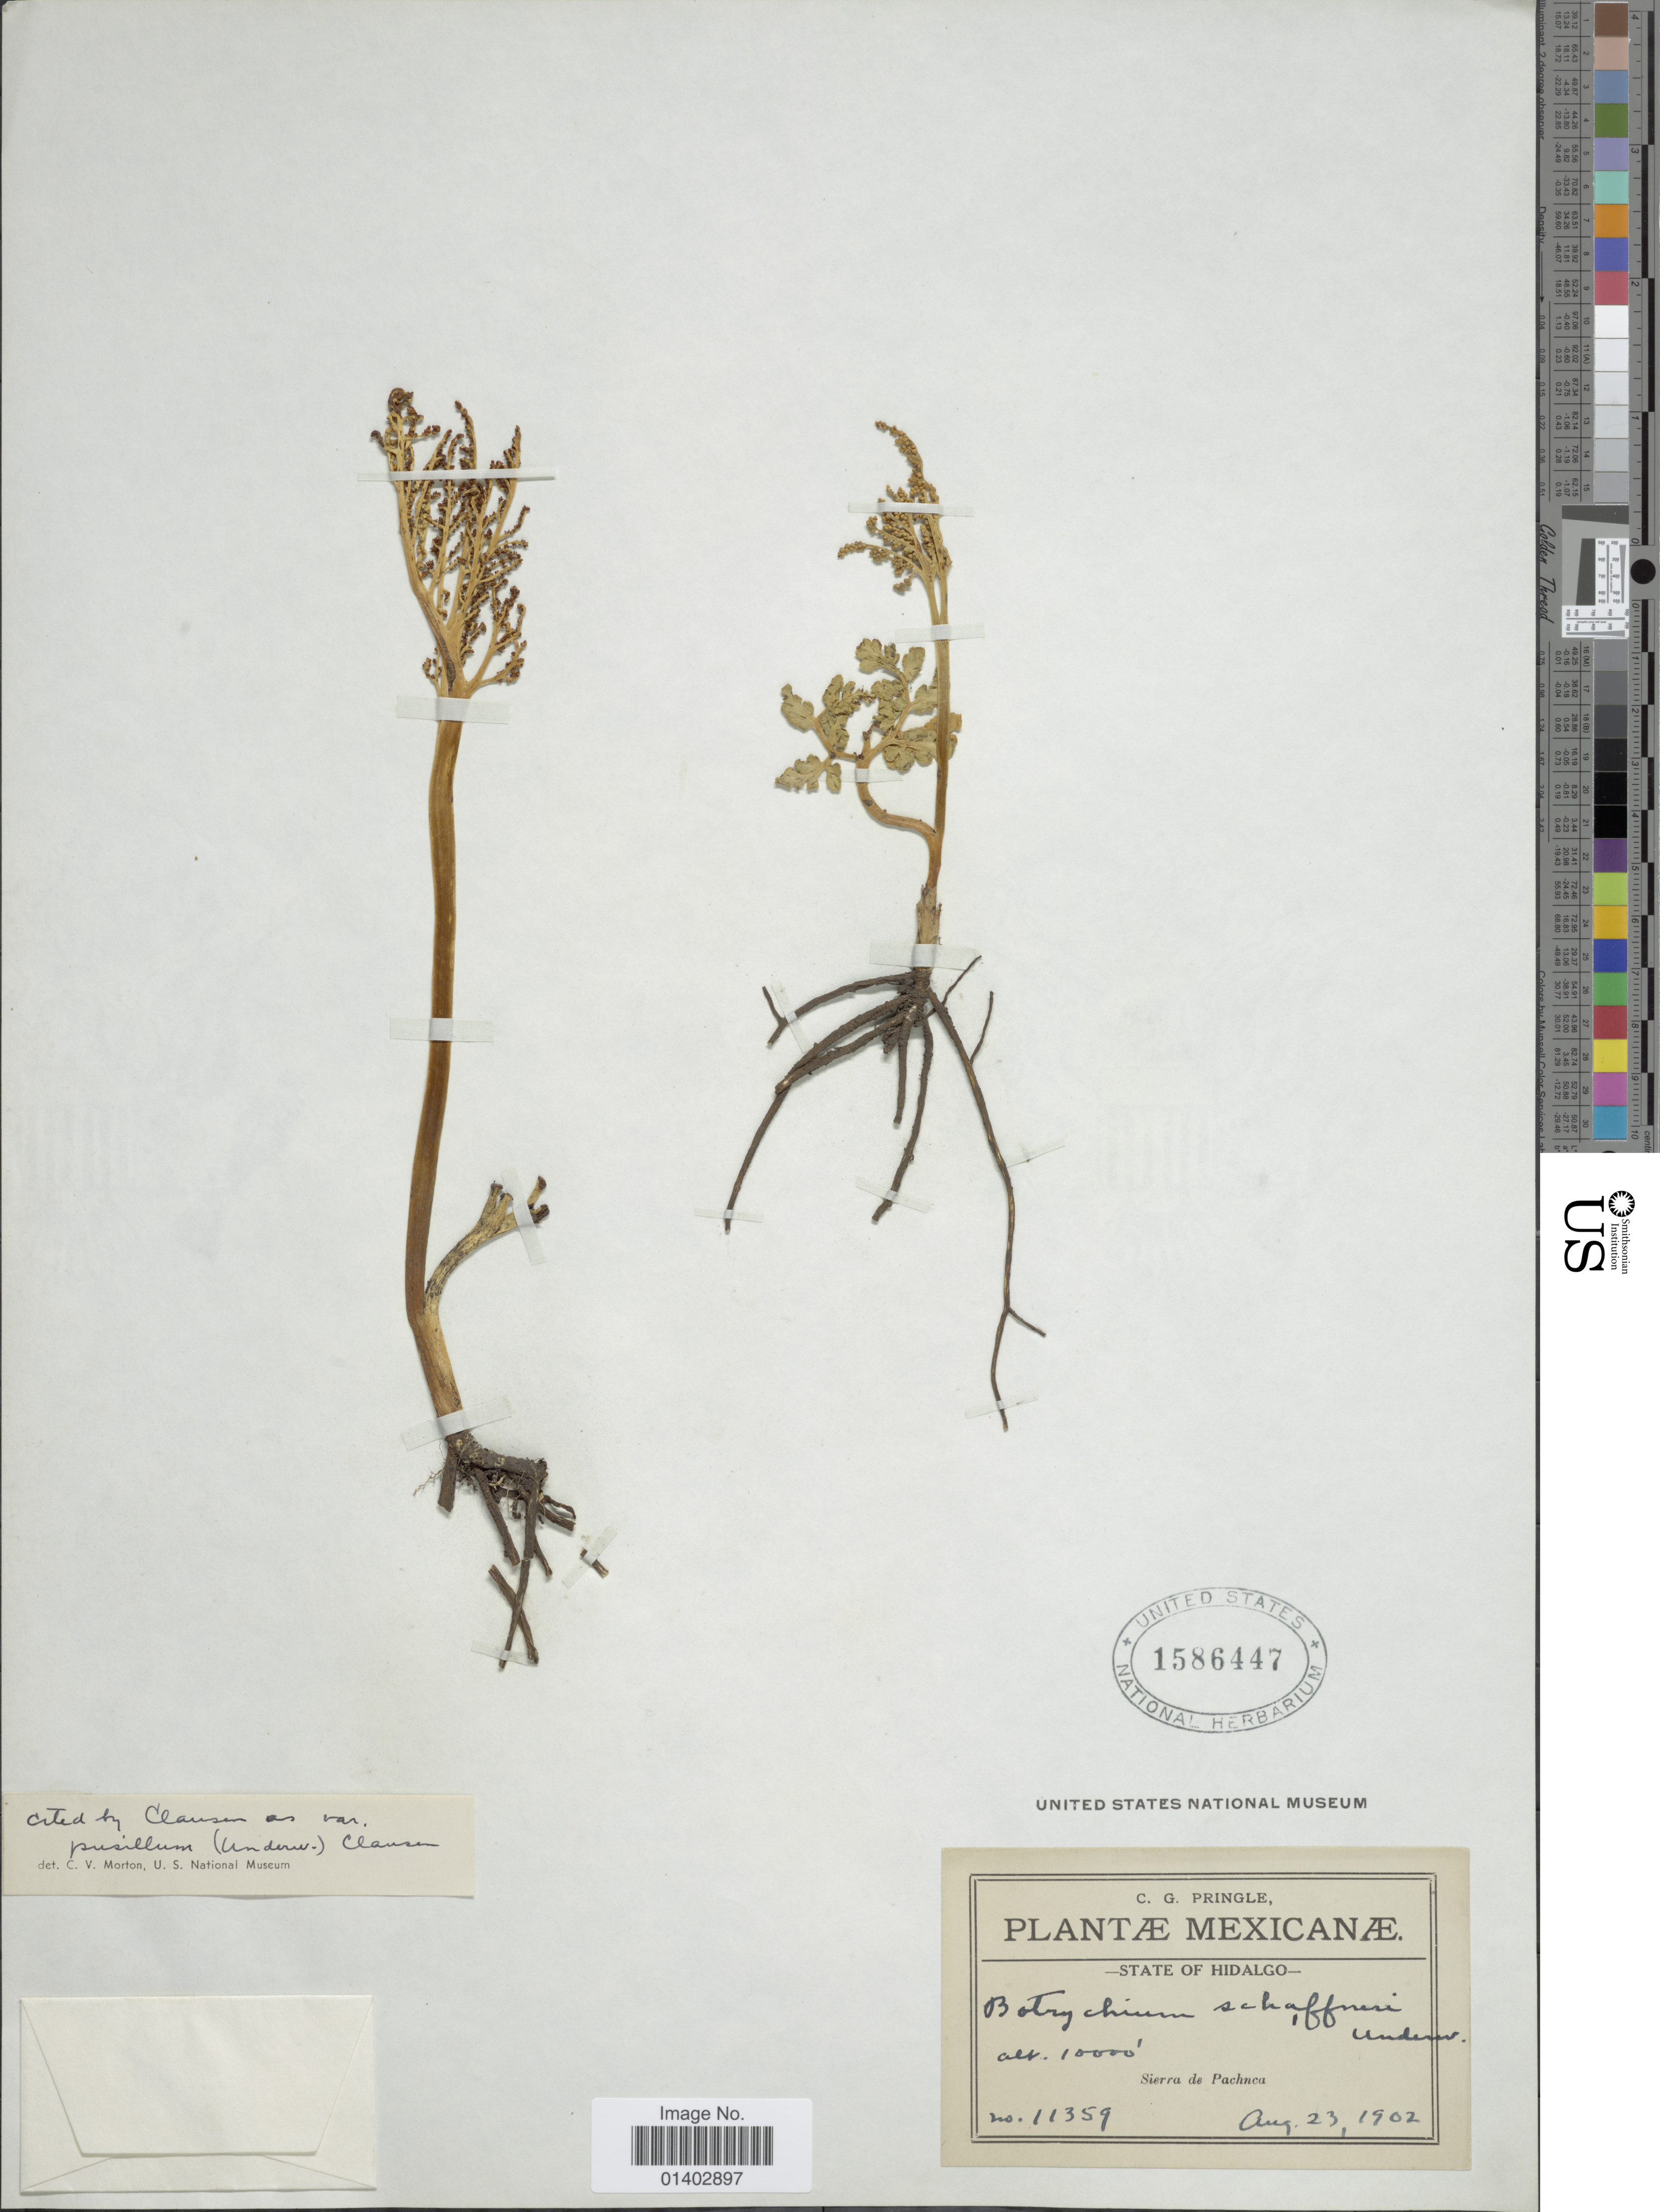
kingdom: Plantae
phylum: Tracheophyta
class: Polypodiopsida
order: Ophioglossales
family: Ophioglossaceae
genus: Botrychium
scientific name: Botrychium schaffneri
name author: Underw.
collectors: C. G. Pringle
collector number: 11359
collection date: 1902-08-23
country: Mexico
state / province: Hidalgo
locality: State of Hidalgo, Sierra de Pachnca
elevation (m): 3048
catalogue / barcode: US 1586447